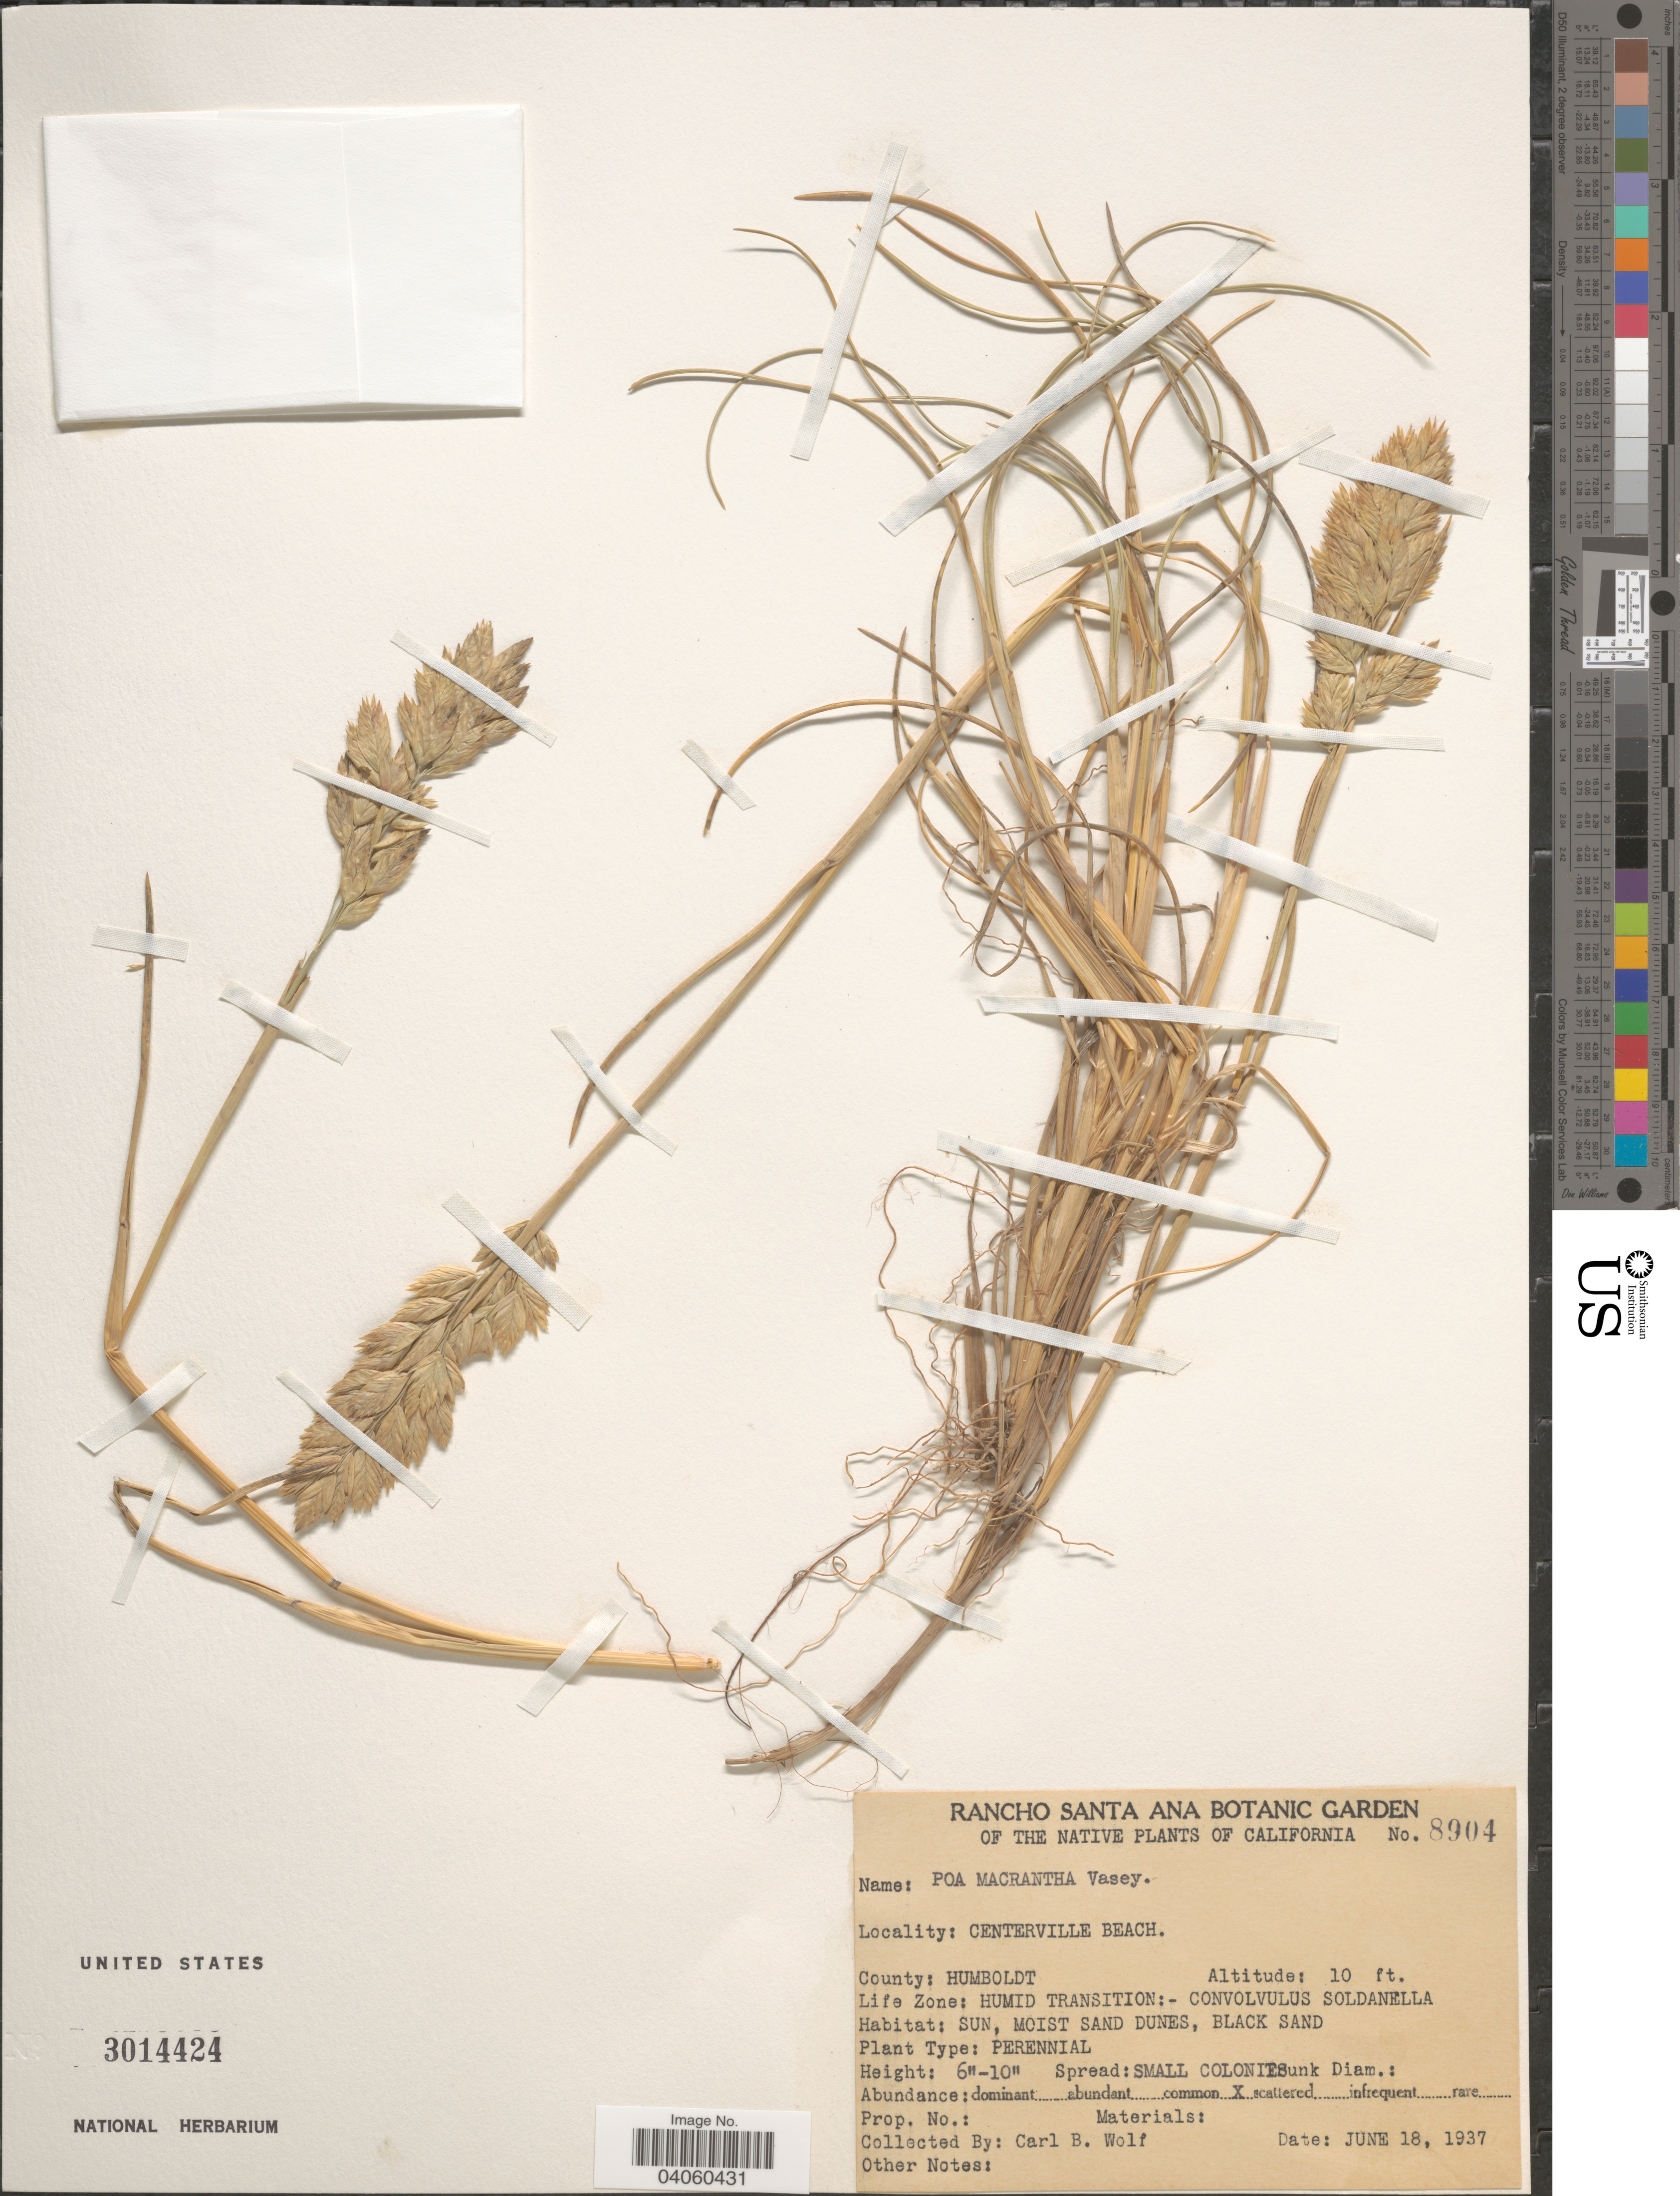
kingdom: Plantae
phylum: Tracheophyta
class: Liliopsida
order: Poales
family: Poaceae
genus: Poa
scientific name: Poa macrantha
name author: Vasey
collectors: C. B. Wolf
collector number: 8904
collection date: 1937-06-18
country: United States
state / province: California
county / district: Humboldt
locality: Centerville Beach. County: Humboldt.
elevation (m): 3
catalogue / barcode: US 3014424